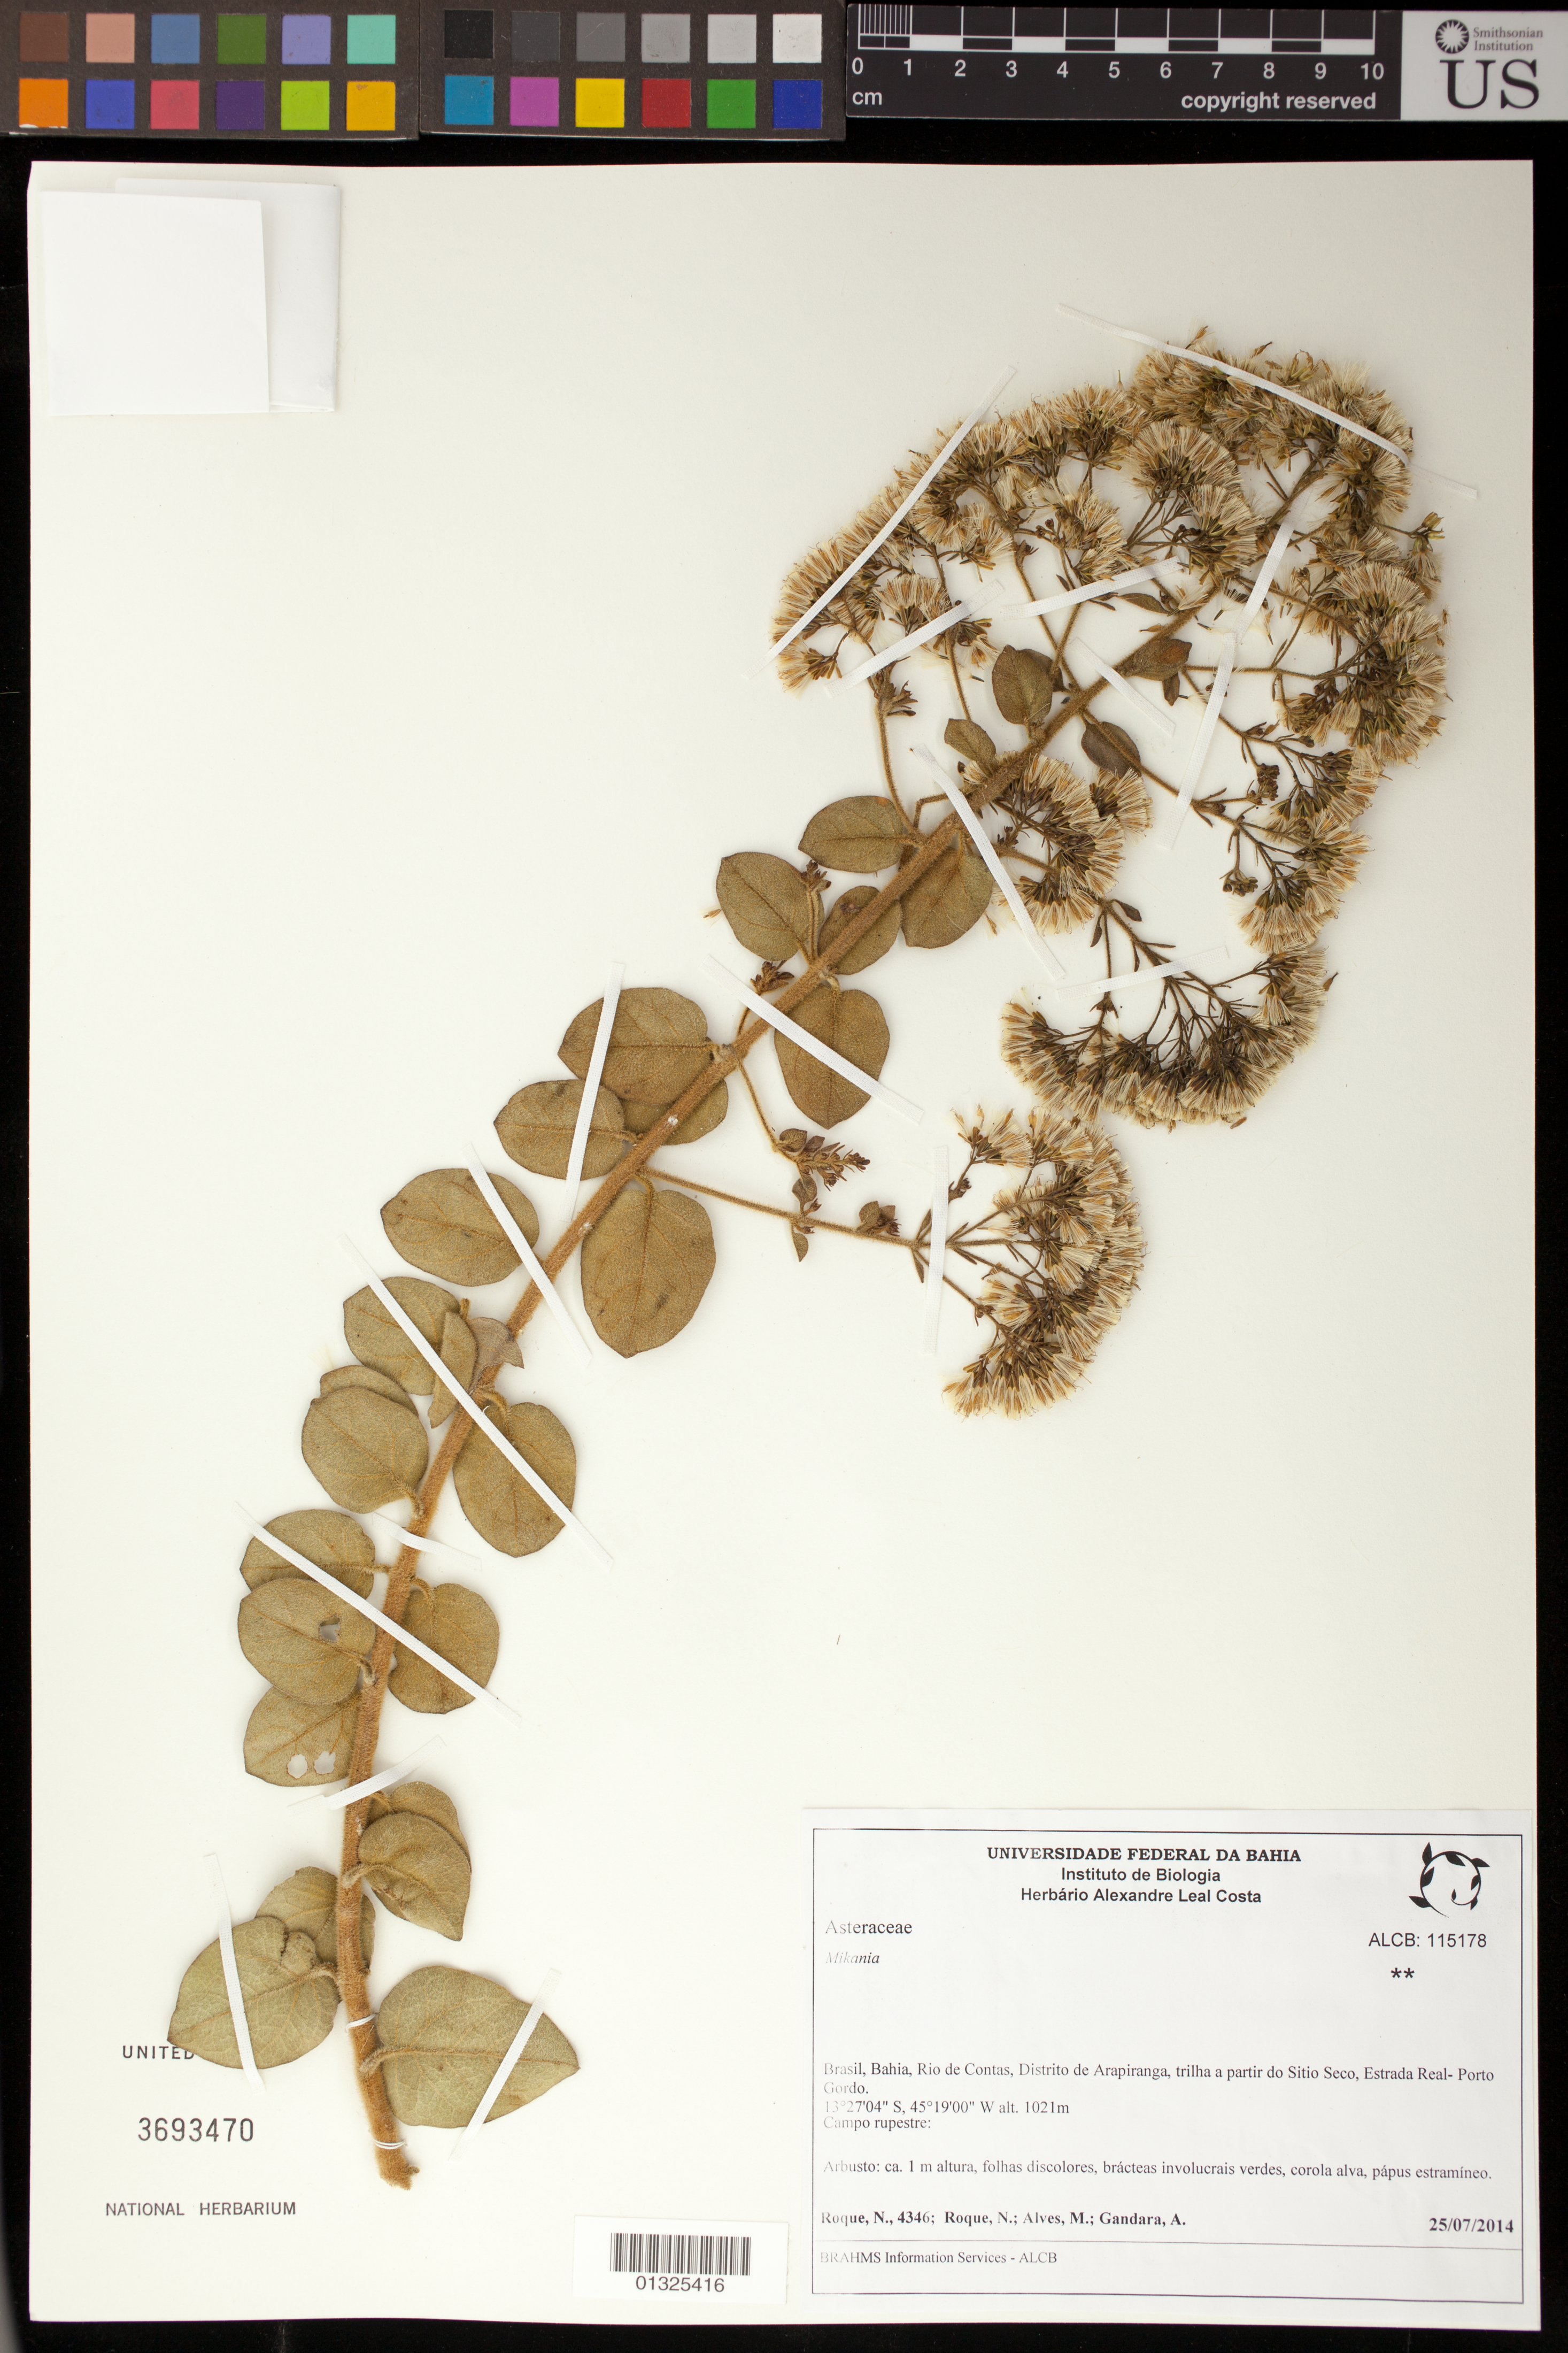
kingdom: Plantae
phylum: Tracheophyta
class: Magnoliopsida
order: Asterales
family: Asteraceae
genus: Mikania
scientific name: Mikania sp.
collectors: N. Roque, M. Alves & A. Gándara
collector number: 4346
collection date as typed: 25 July 2014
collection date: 2014-07-25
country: Brazil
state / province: Bahia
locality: Rio de Contas, Distrito de Arapiranga, trilha a partir do Sitio Seco, Estrada Real - Porto Gordo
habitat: Campo rupestre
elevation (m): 1021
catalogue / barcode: US 3693470